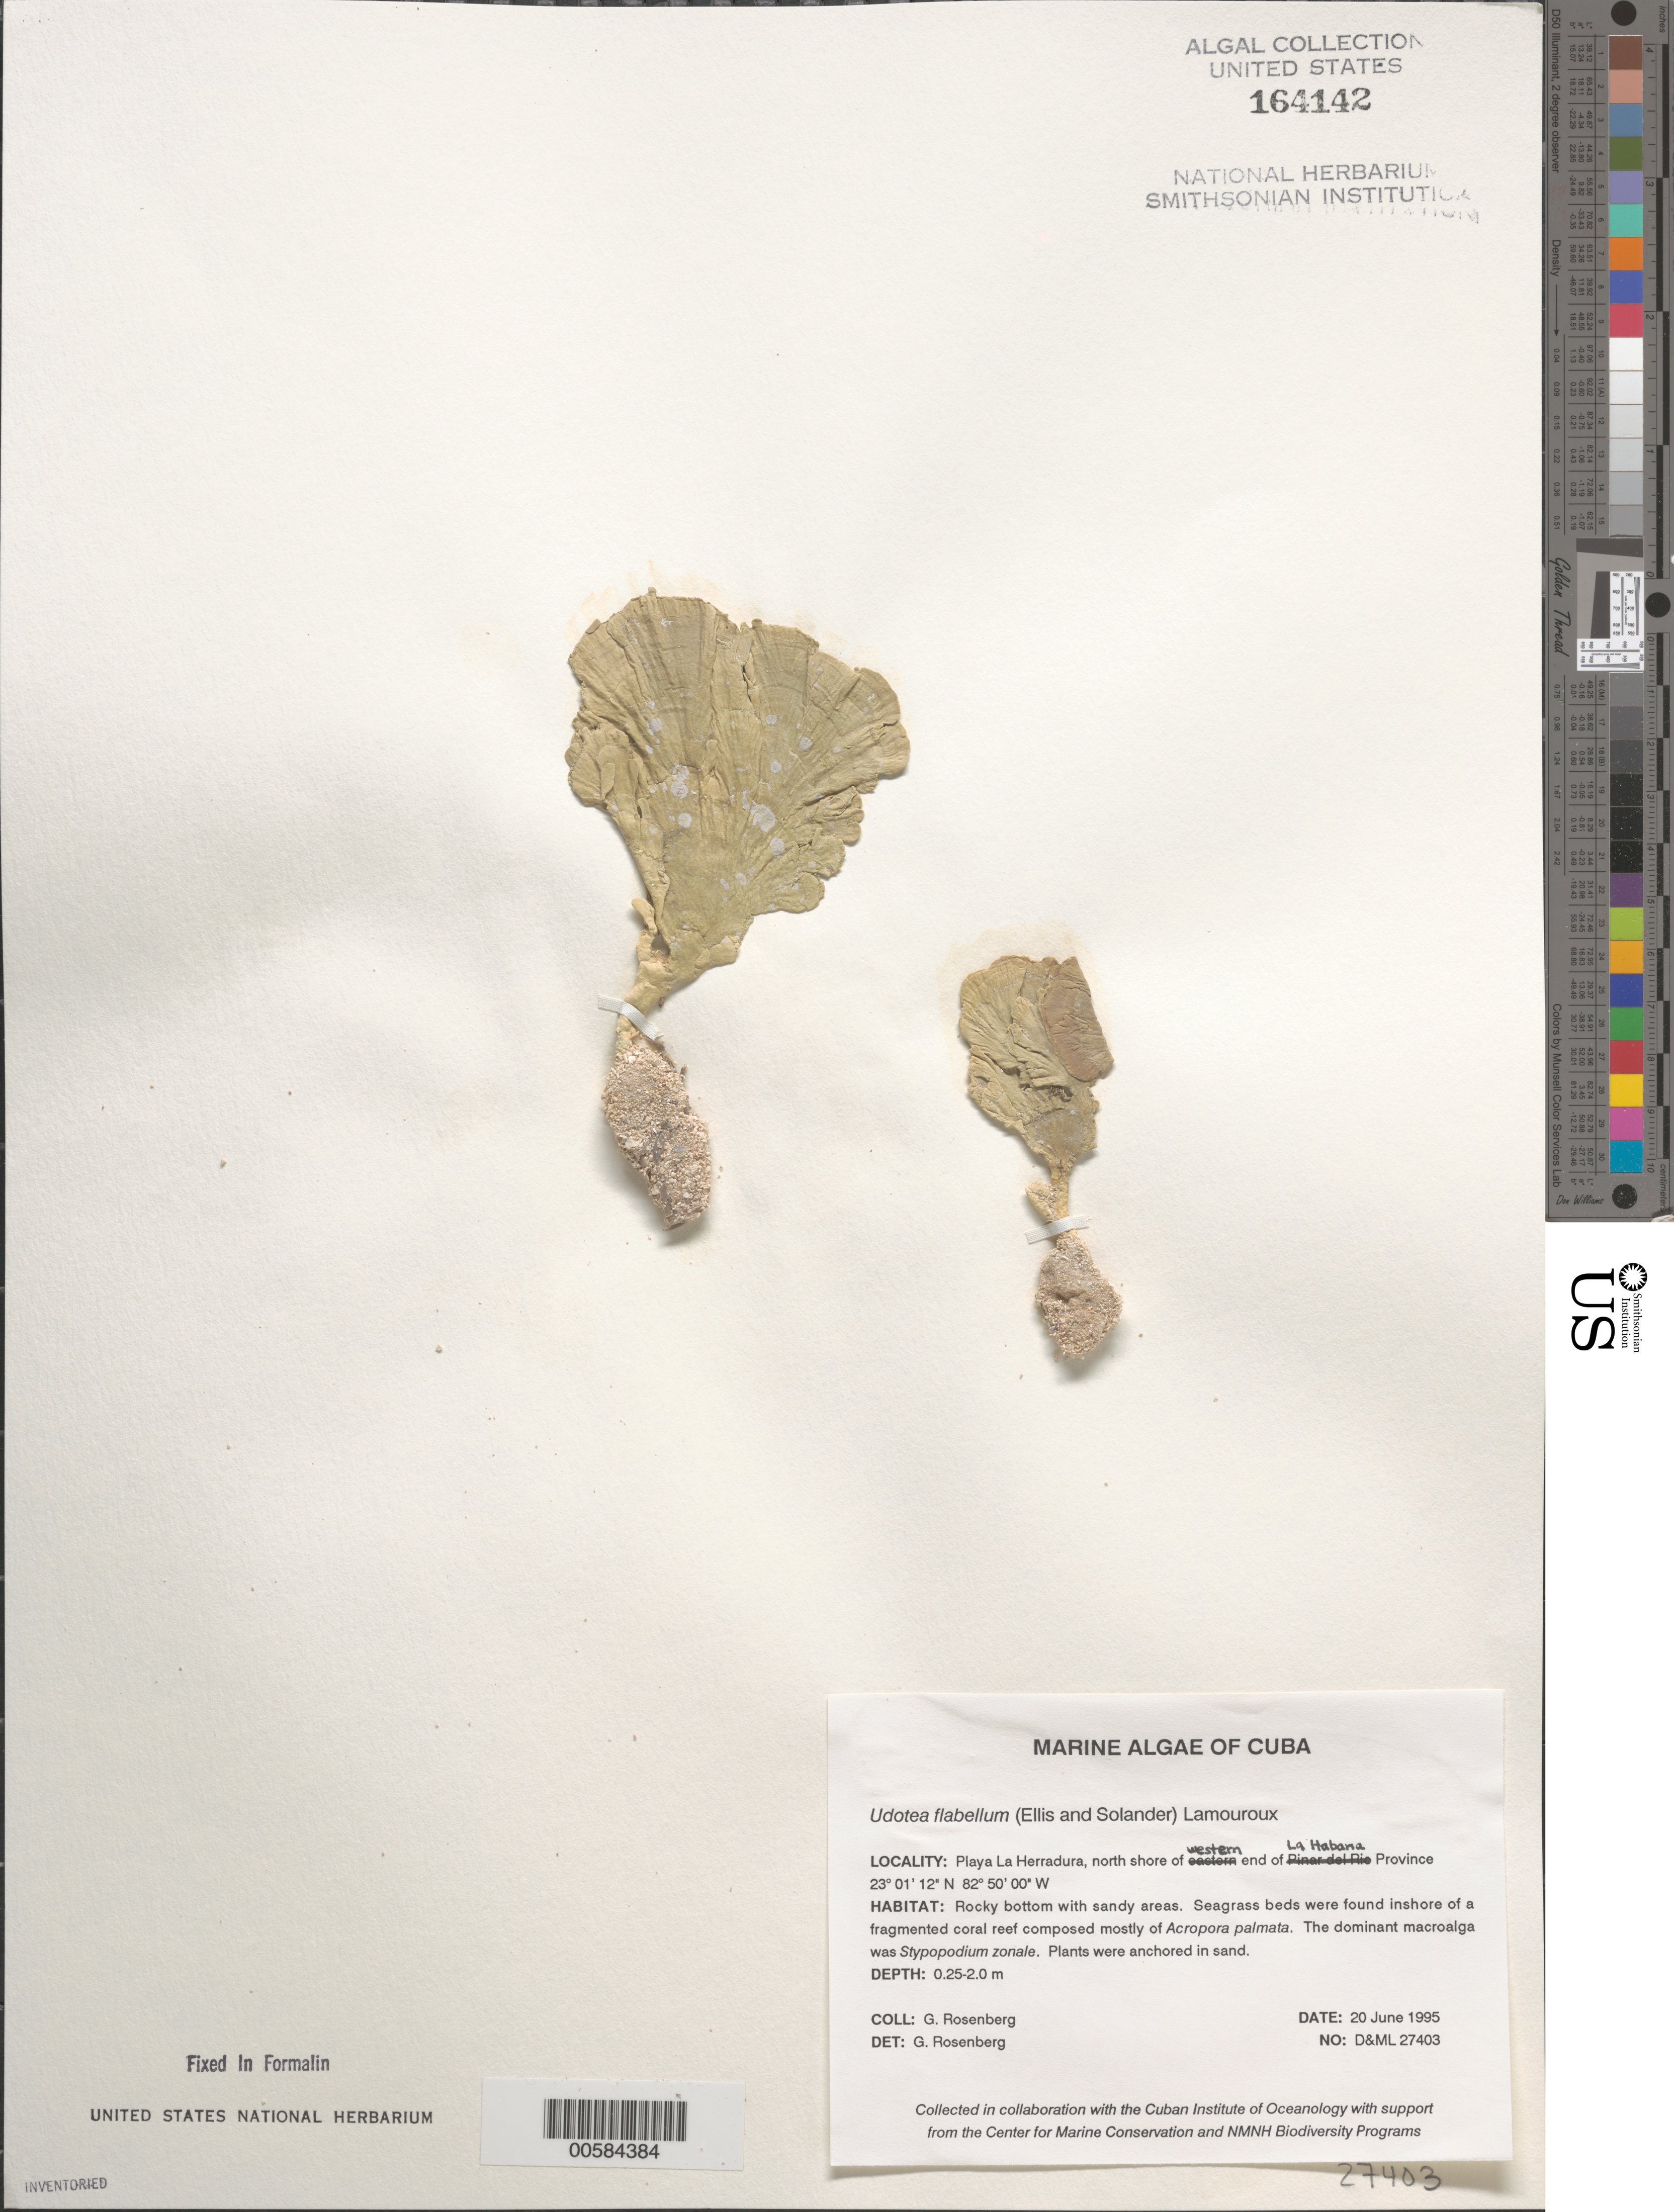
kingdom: Plantae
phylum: Chlorophyta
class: Ulvophyceae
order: Bryopsidales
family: Udoteaceae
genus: Udotea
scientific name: Udotea flabellum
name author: (J. Ellis & Sol.) M. Howe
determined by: Rosenberg, G.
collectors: G. Rosenberg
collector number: D&ML 27403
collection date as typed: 20 Jun 1995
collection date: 1995-06-20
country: Cuba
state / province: La Habana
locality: Playa la herradura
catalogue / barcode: US 164142